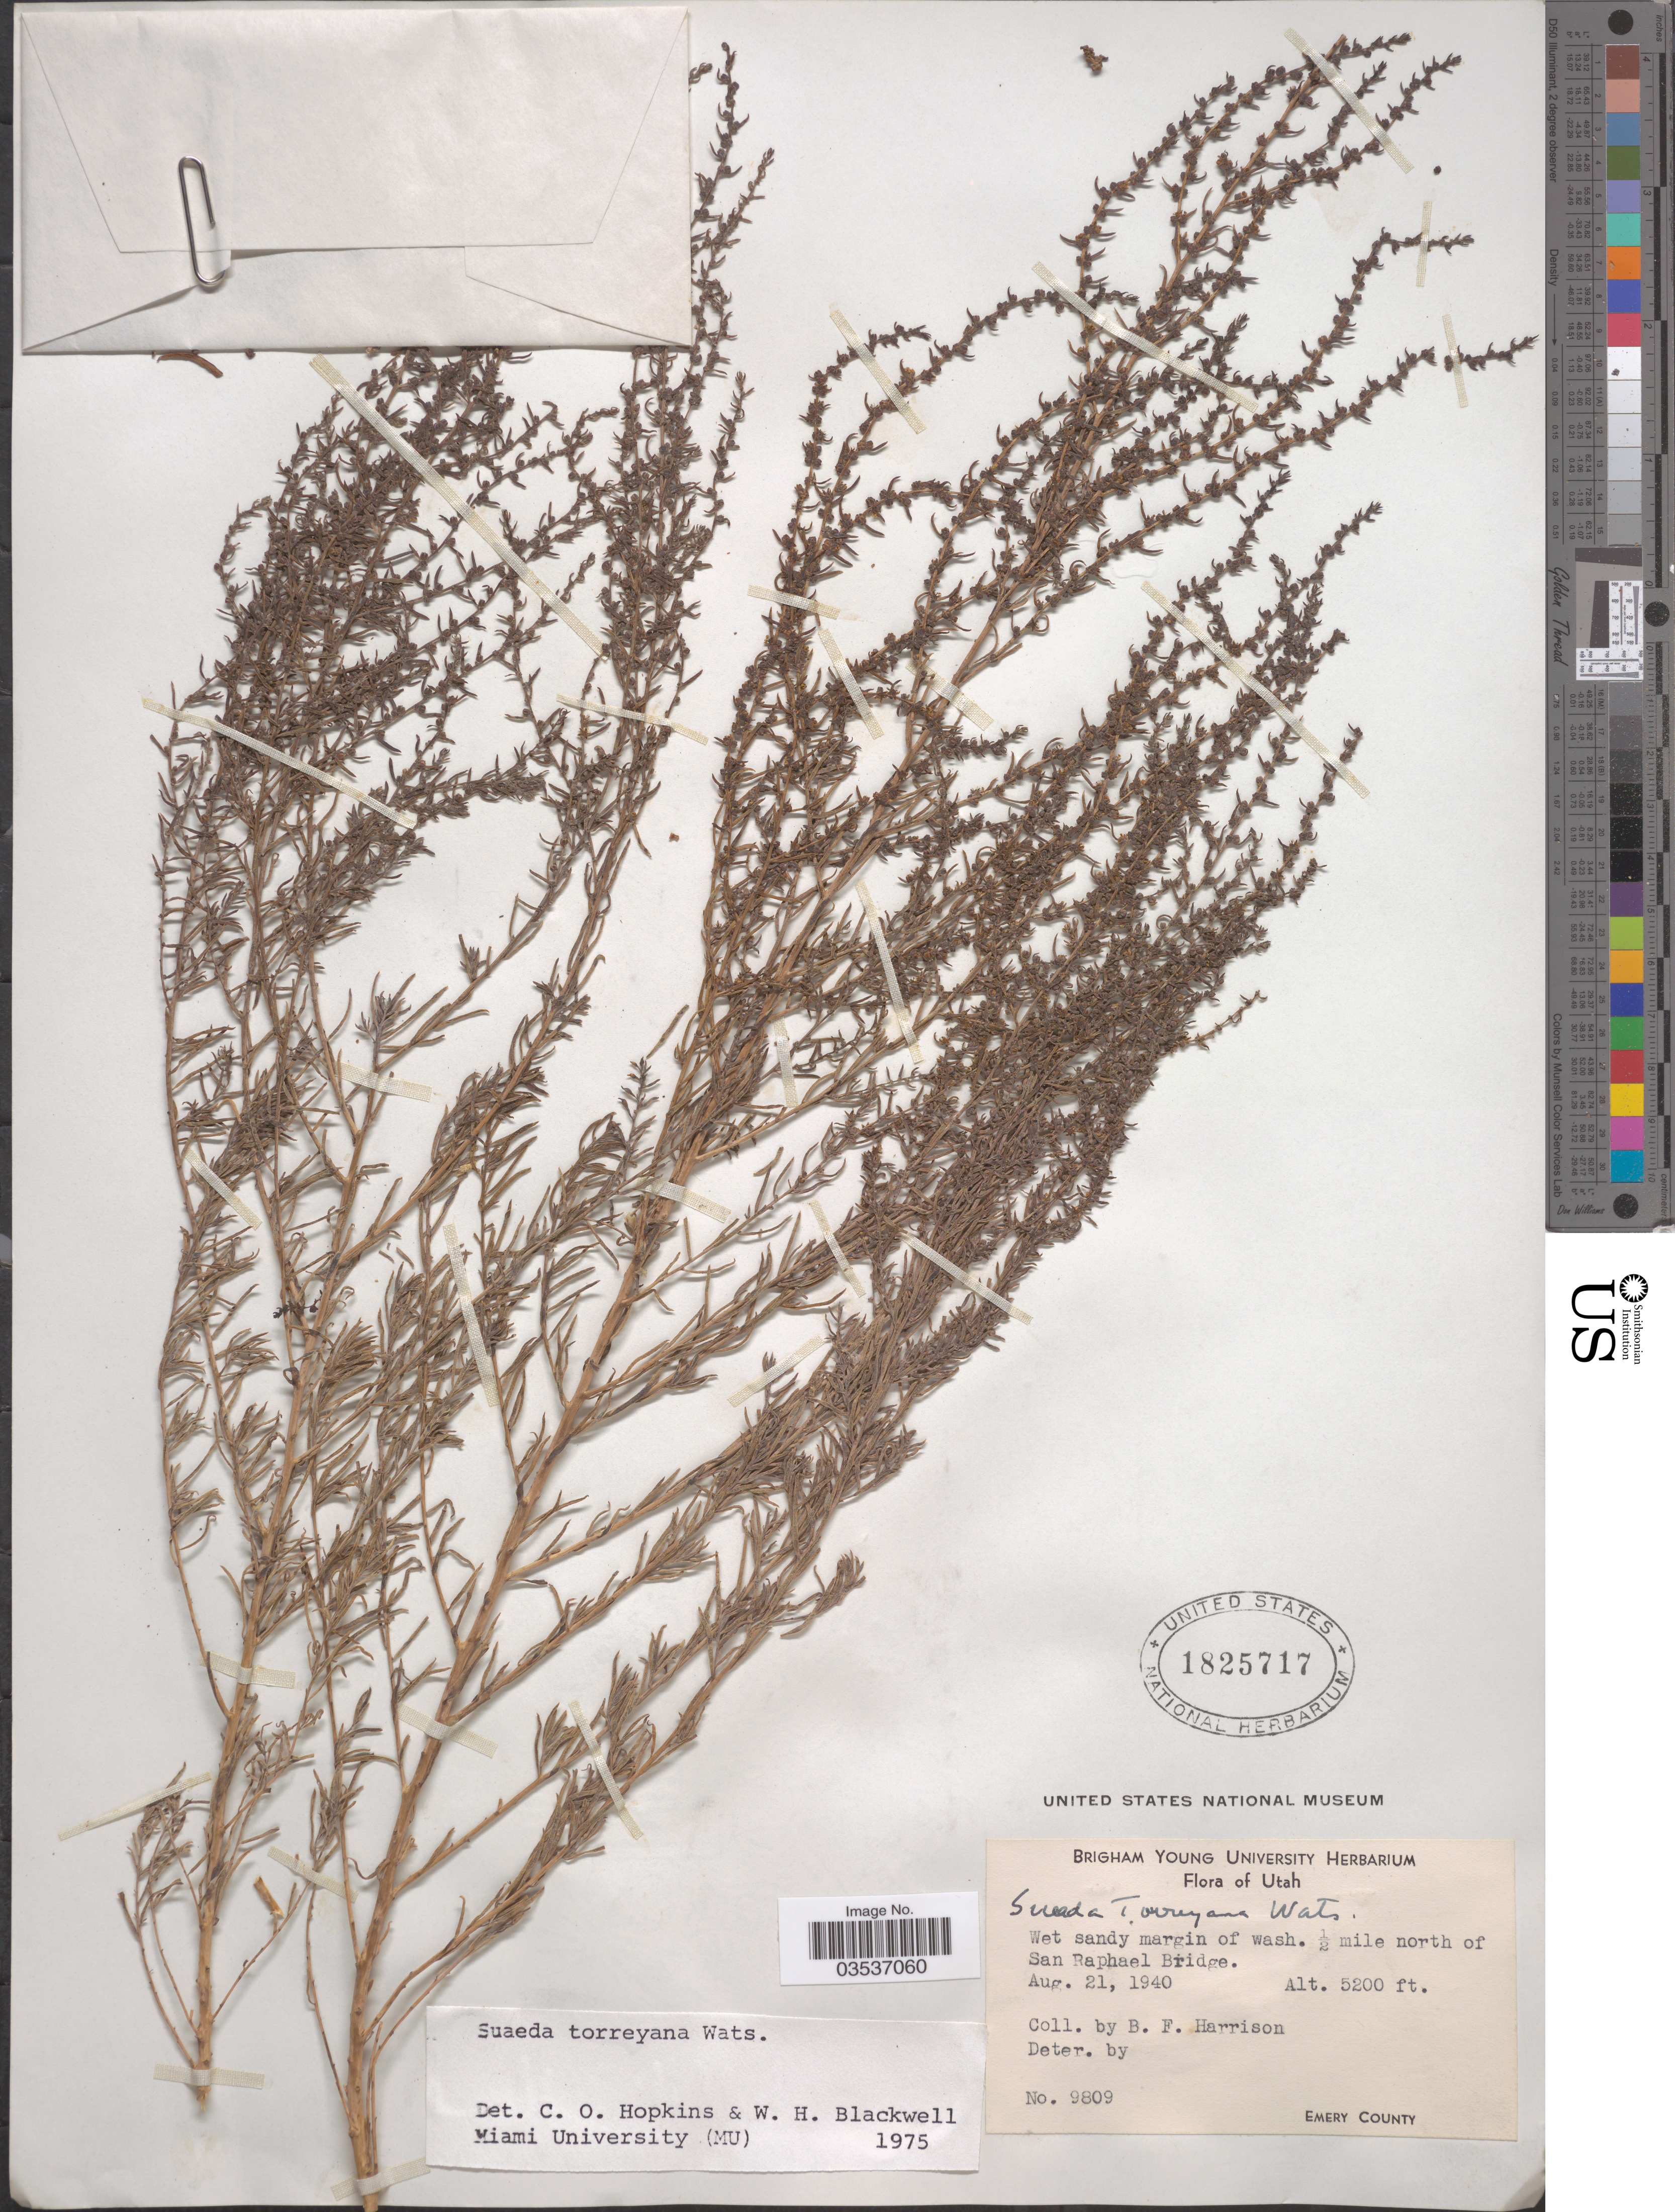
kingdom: Plantae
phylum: Tracheophyta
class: Magnoliopsida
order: Caryophyllales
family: Amaranthaceae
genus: Suaeda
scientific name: Suaeda torreyana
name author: S. Watson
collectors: B. F. Harrison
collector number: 9809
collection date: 1940-08-21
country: United States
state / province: Utah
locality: ½ mile north of San Raphael Bridge. Emery County.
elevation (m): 1585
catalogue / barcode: US 1825717